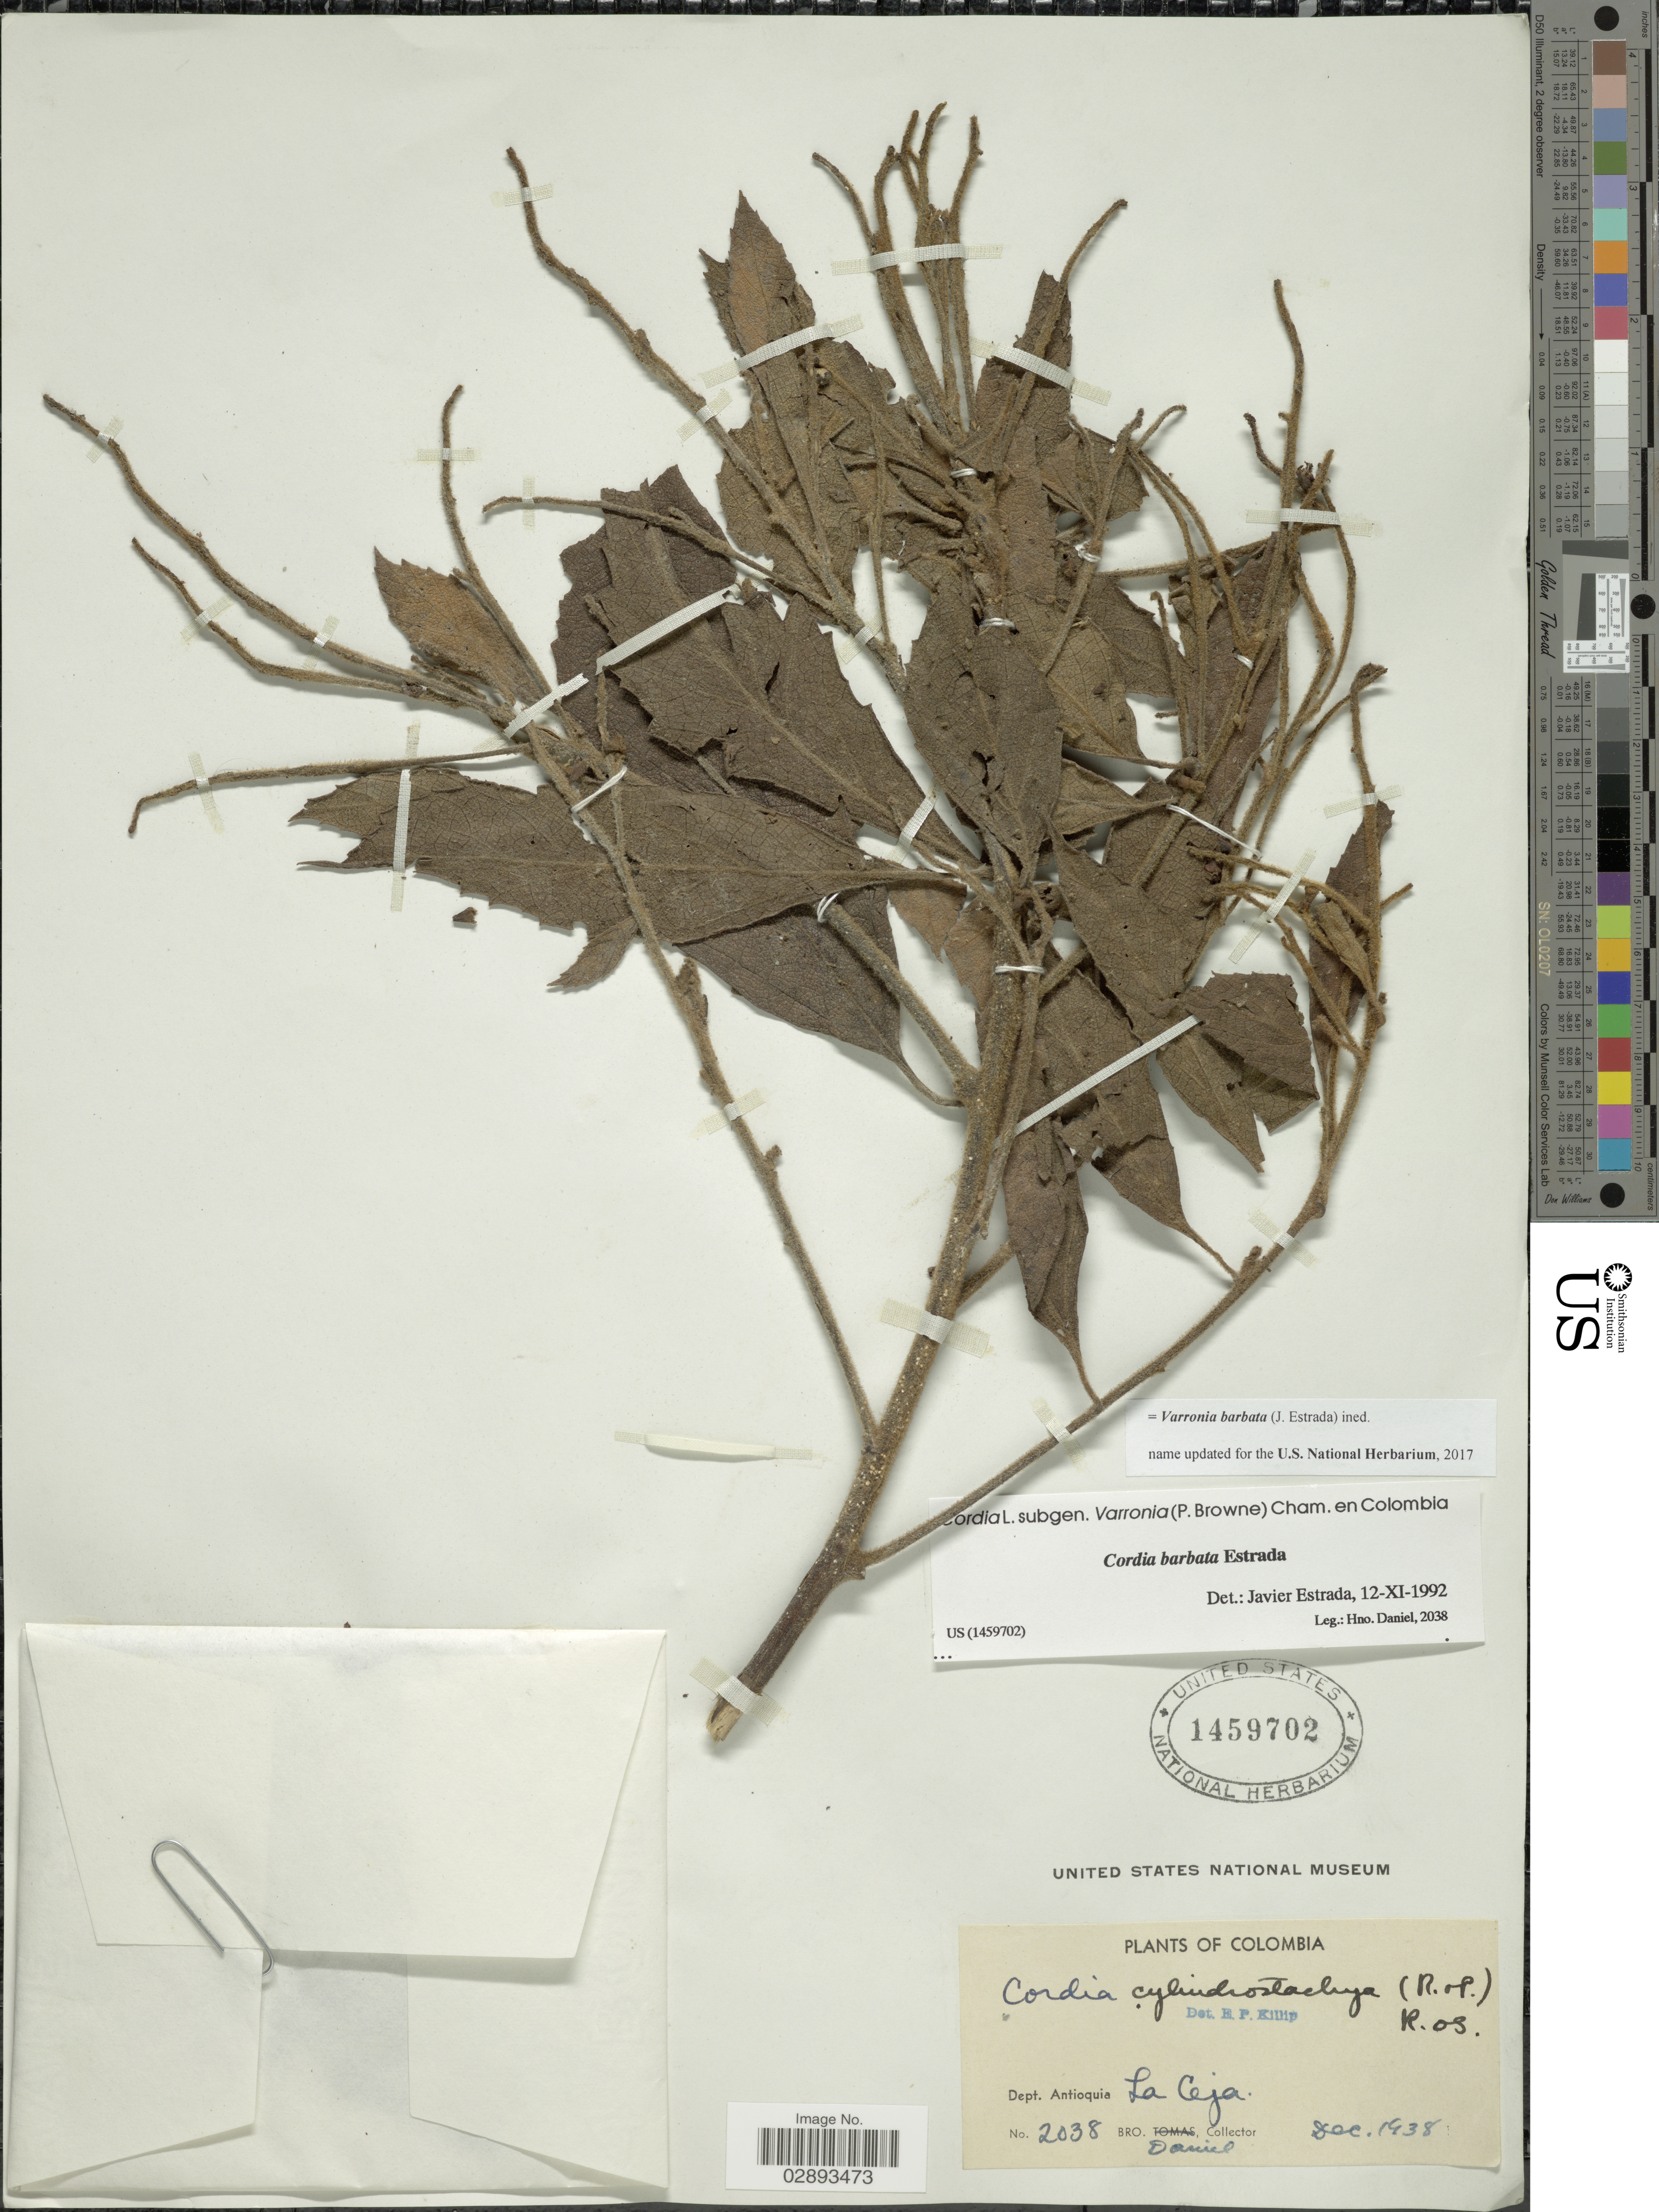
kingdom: Plantae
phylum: Tracheophyta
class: Magnoliopsida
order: Boraginales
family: Cordiaceae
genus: Varronia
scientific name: Varronia barbata (J. Estrada) comb. nov. ined.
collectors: Bro. Daniel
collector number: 2038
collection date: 1938-12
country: Colombia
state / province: Antioquia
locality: Dept. Antioquia: La Ceja.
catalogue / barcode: US 1459702